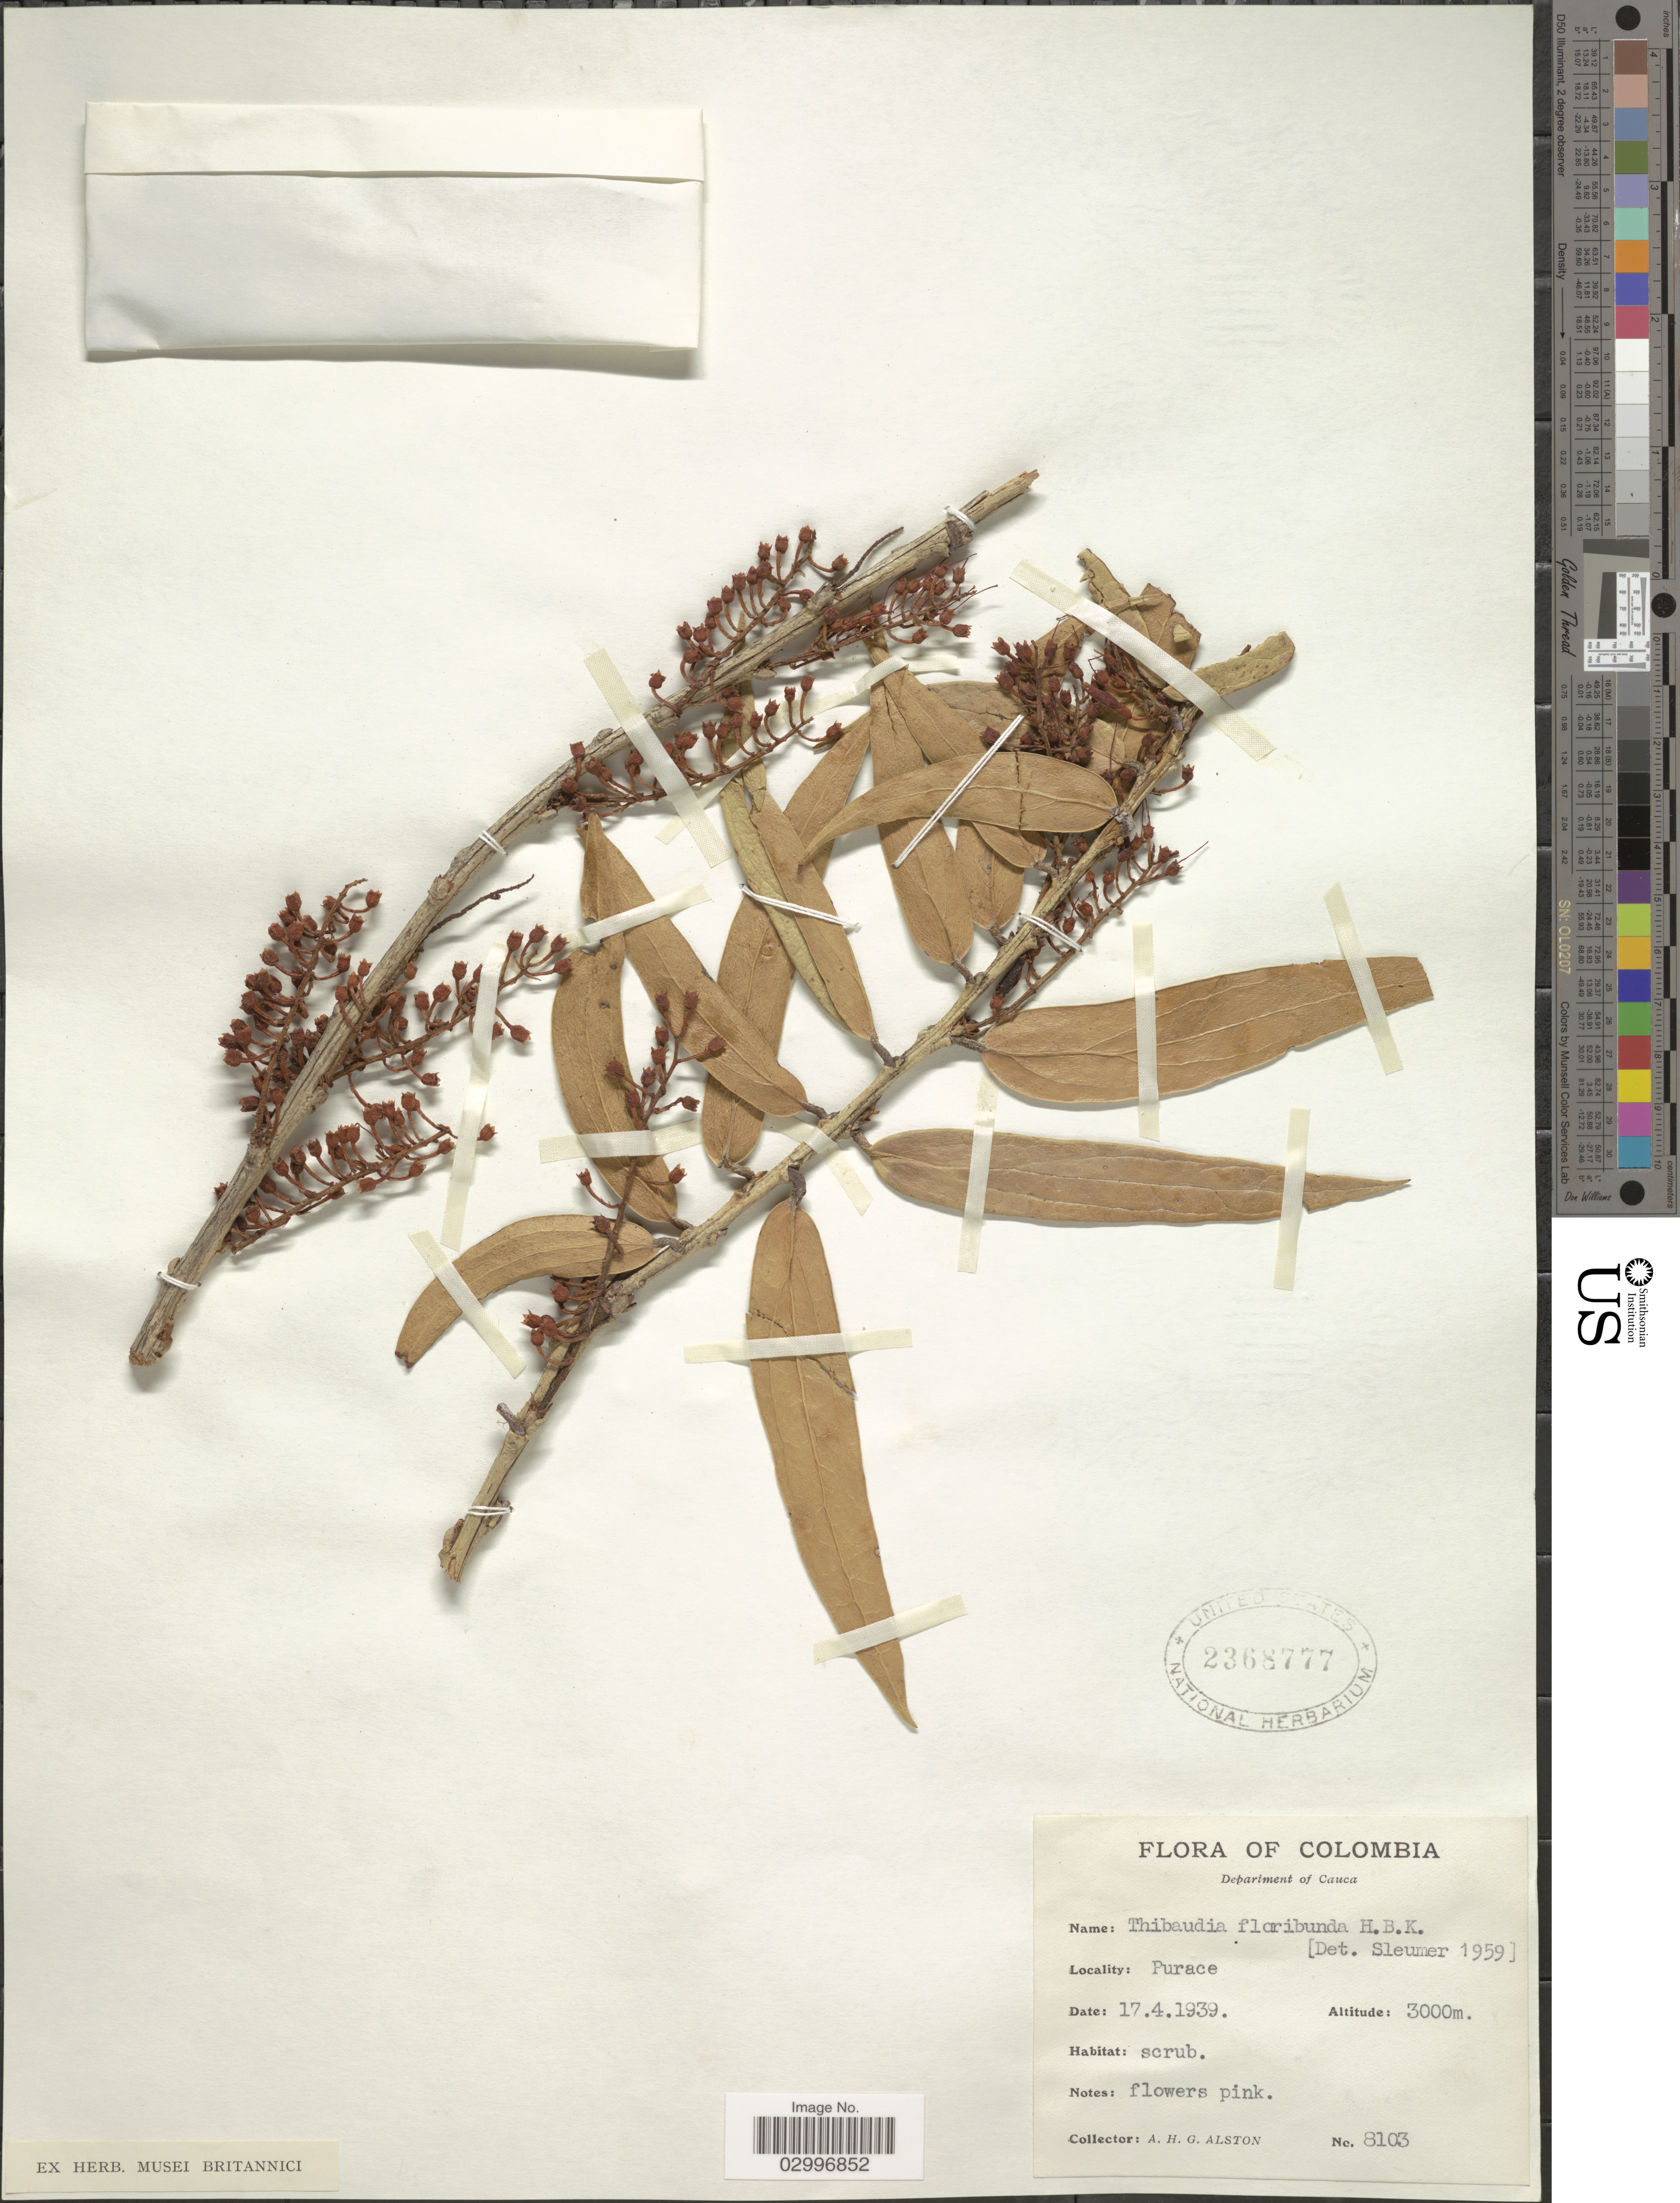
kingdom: Plantae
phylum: Tracheophyta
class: Magnoliopsida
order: Ericales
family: Ericaceae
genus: Thibaudia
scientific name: Thibaudia floribunda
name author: Kunth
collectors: A. H. Alston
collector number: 8103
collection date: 1939-04-17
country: Colombia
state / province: Cauca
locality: Department of Cauca, Purace.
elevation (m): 3000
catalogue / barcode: US 2368777